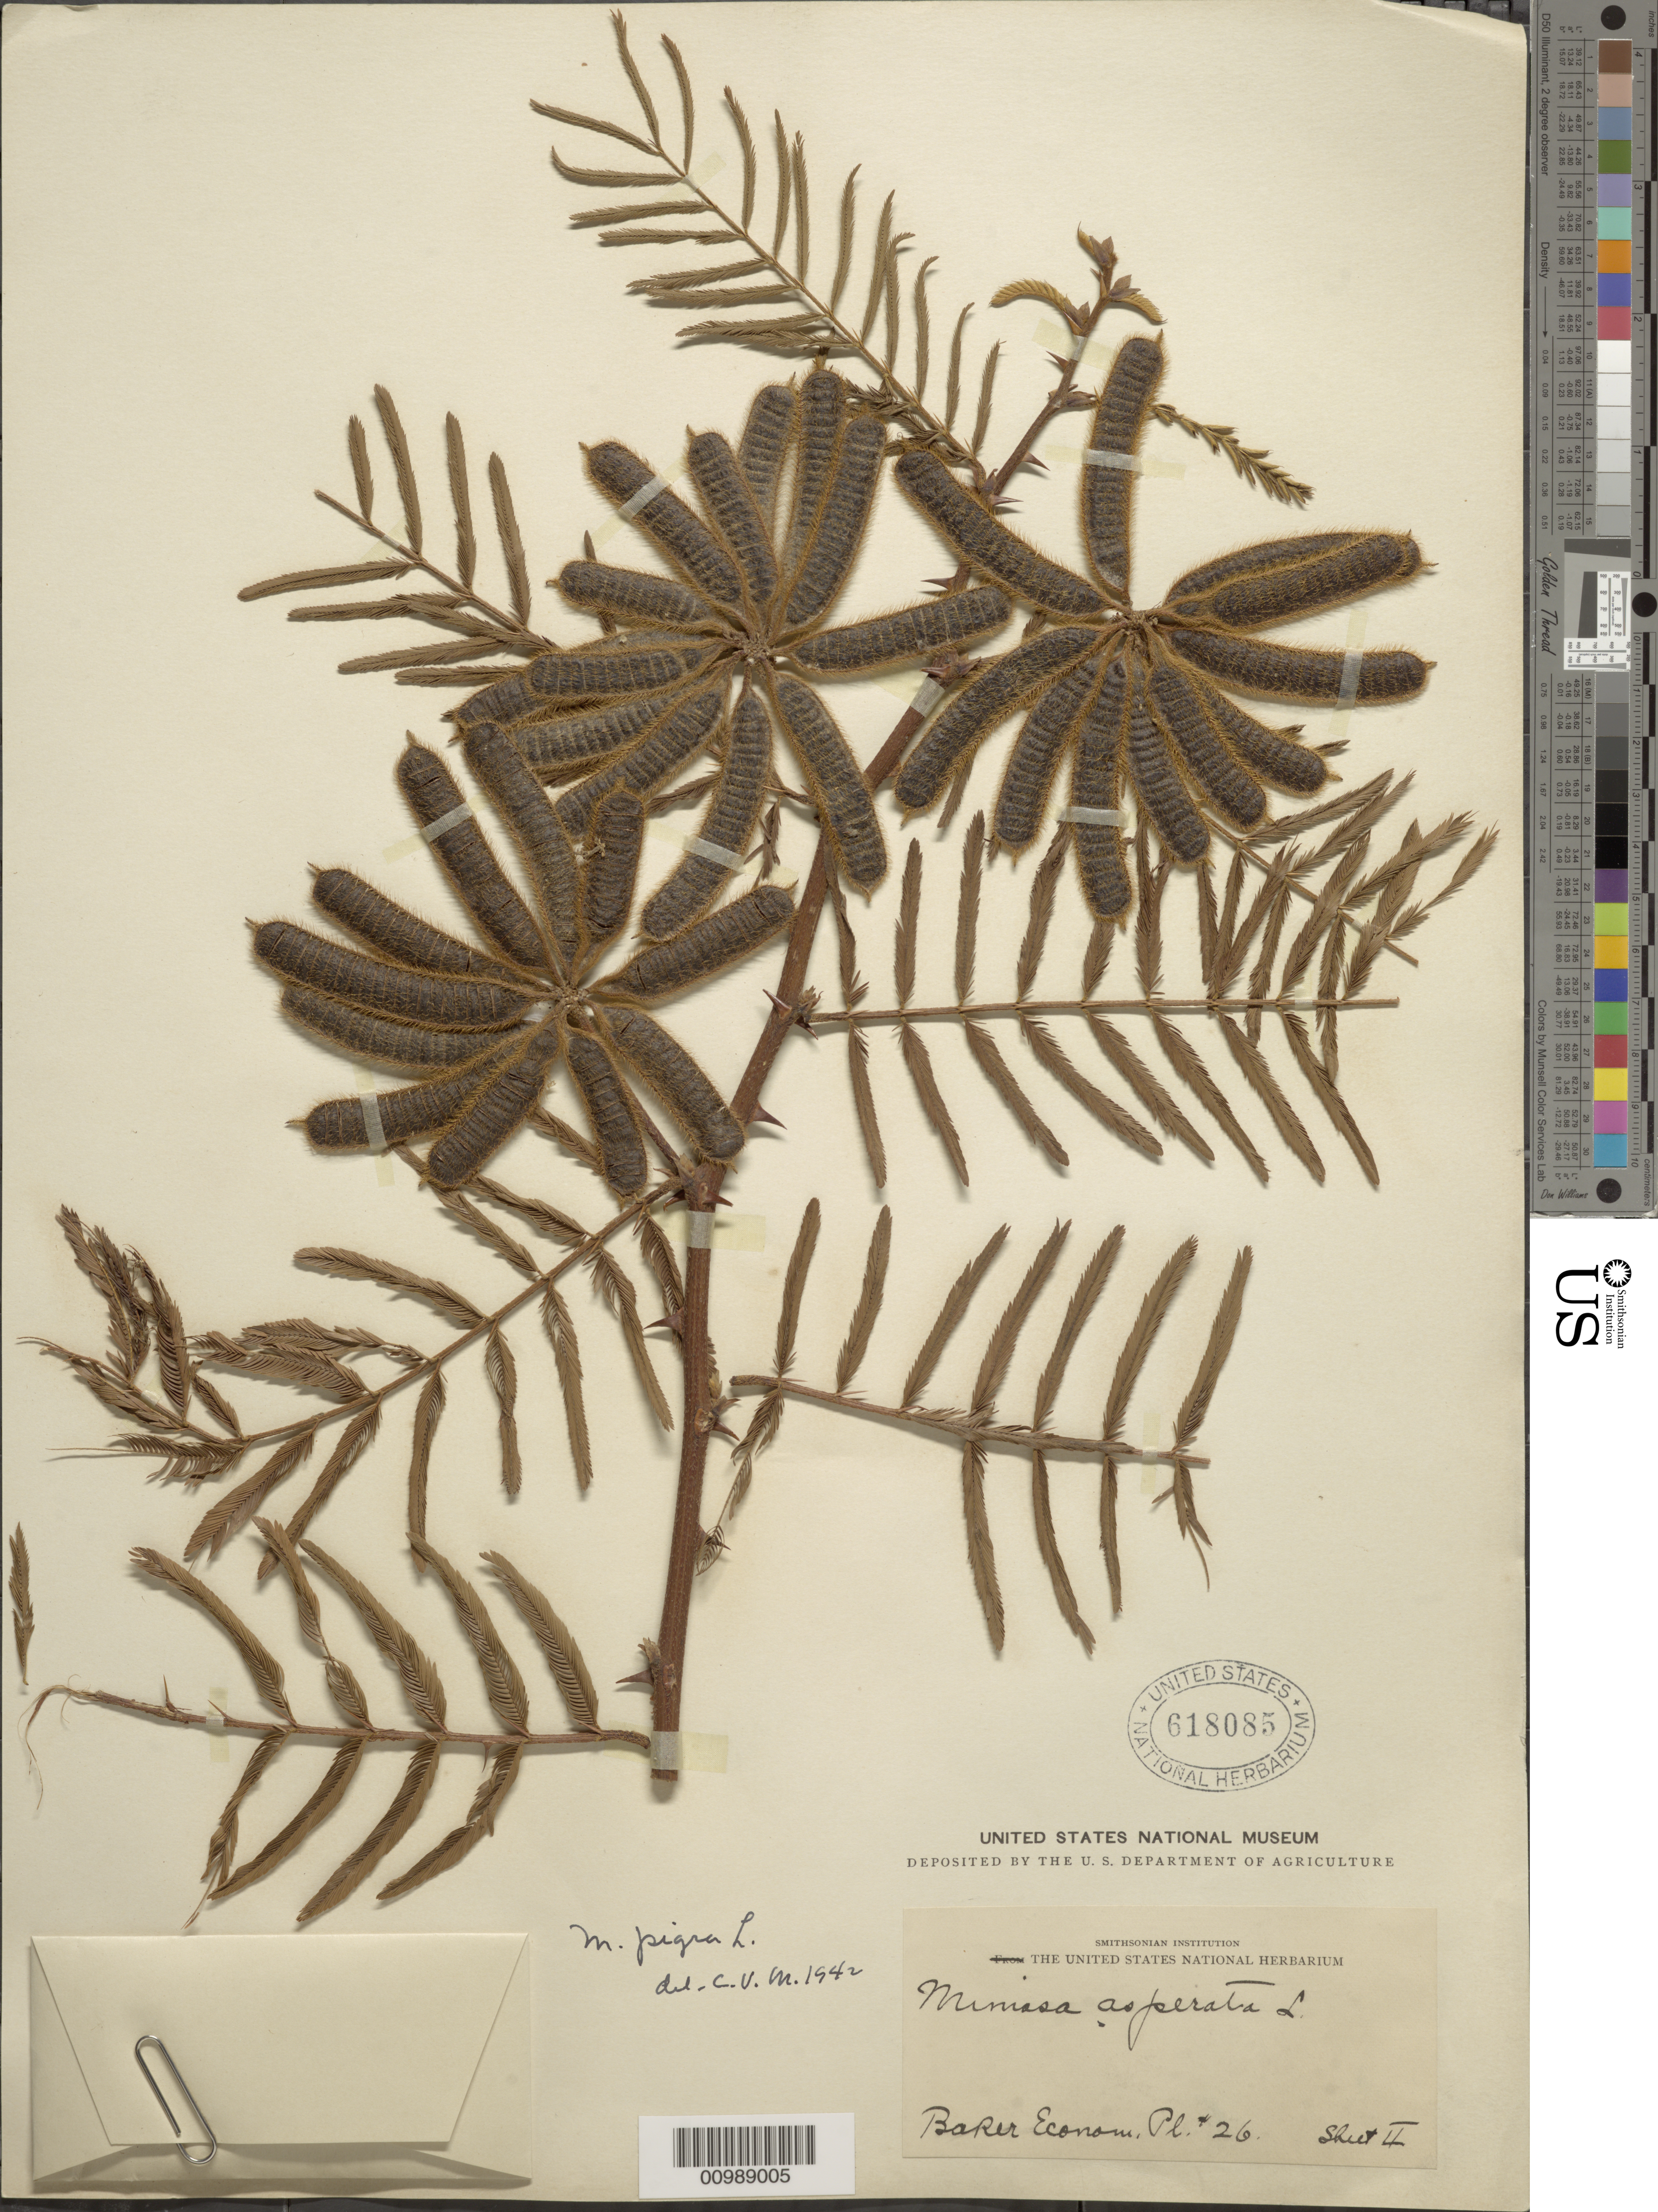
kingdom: Plantae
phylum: Tracheophyta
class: Magnoliopsida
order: Fabales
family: Fabaceae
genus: Mimosa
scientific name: Mimosa pigra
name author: L.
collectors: -- Baker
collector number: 26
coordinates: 0 N, 0 E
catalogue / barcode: US 618085